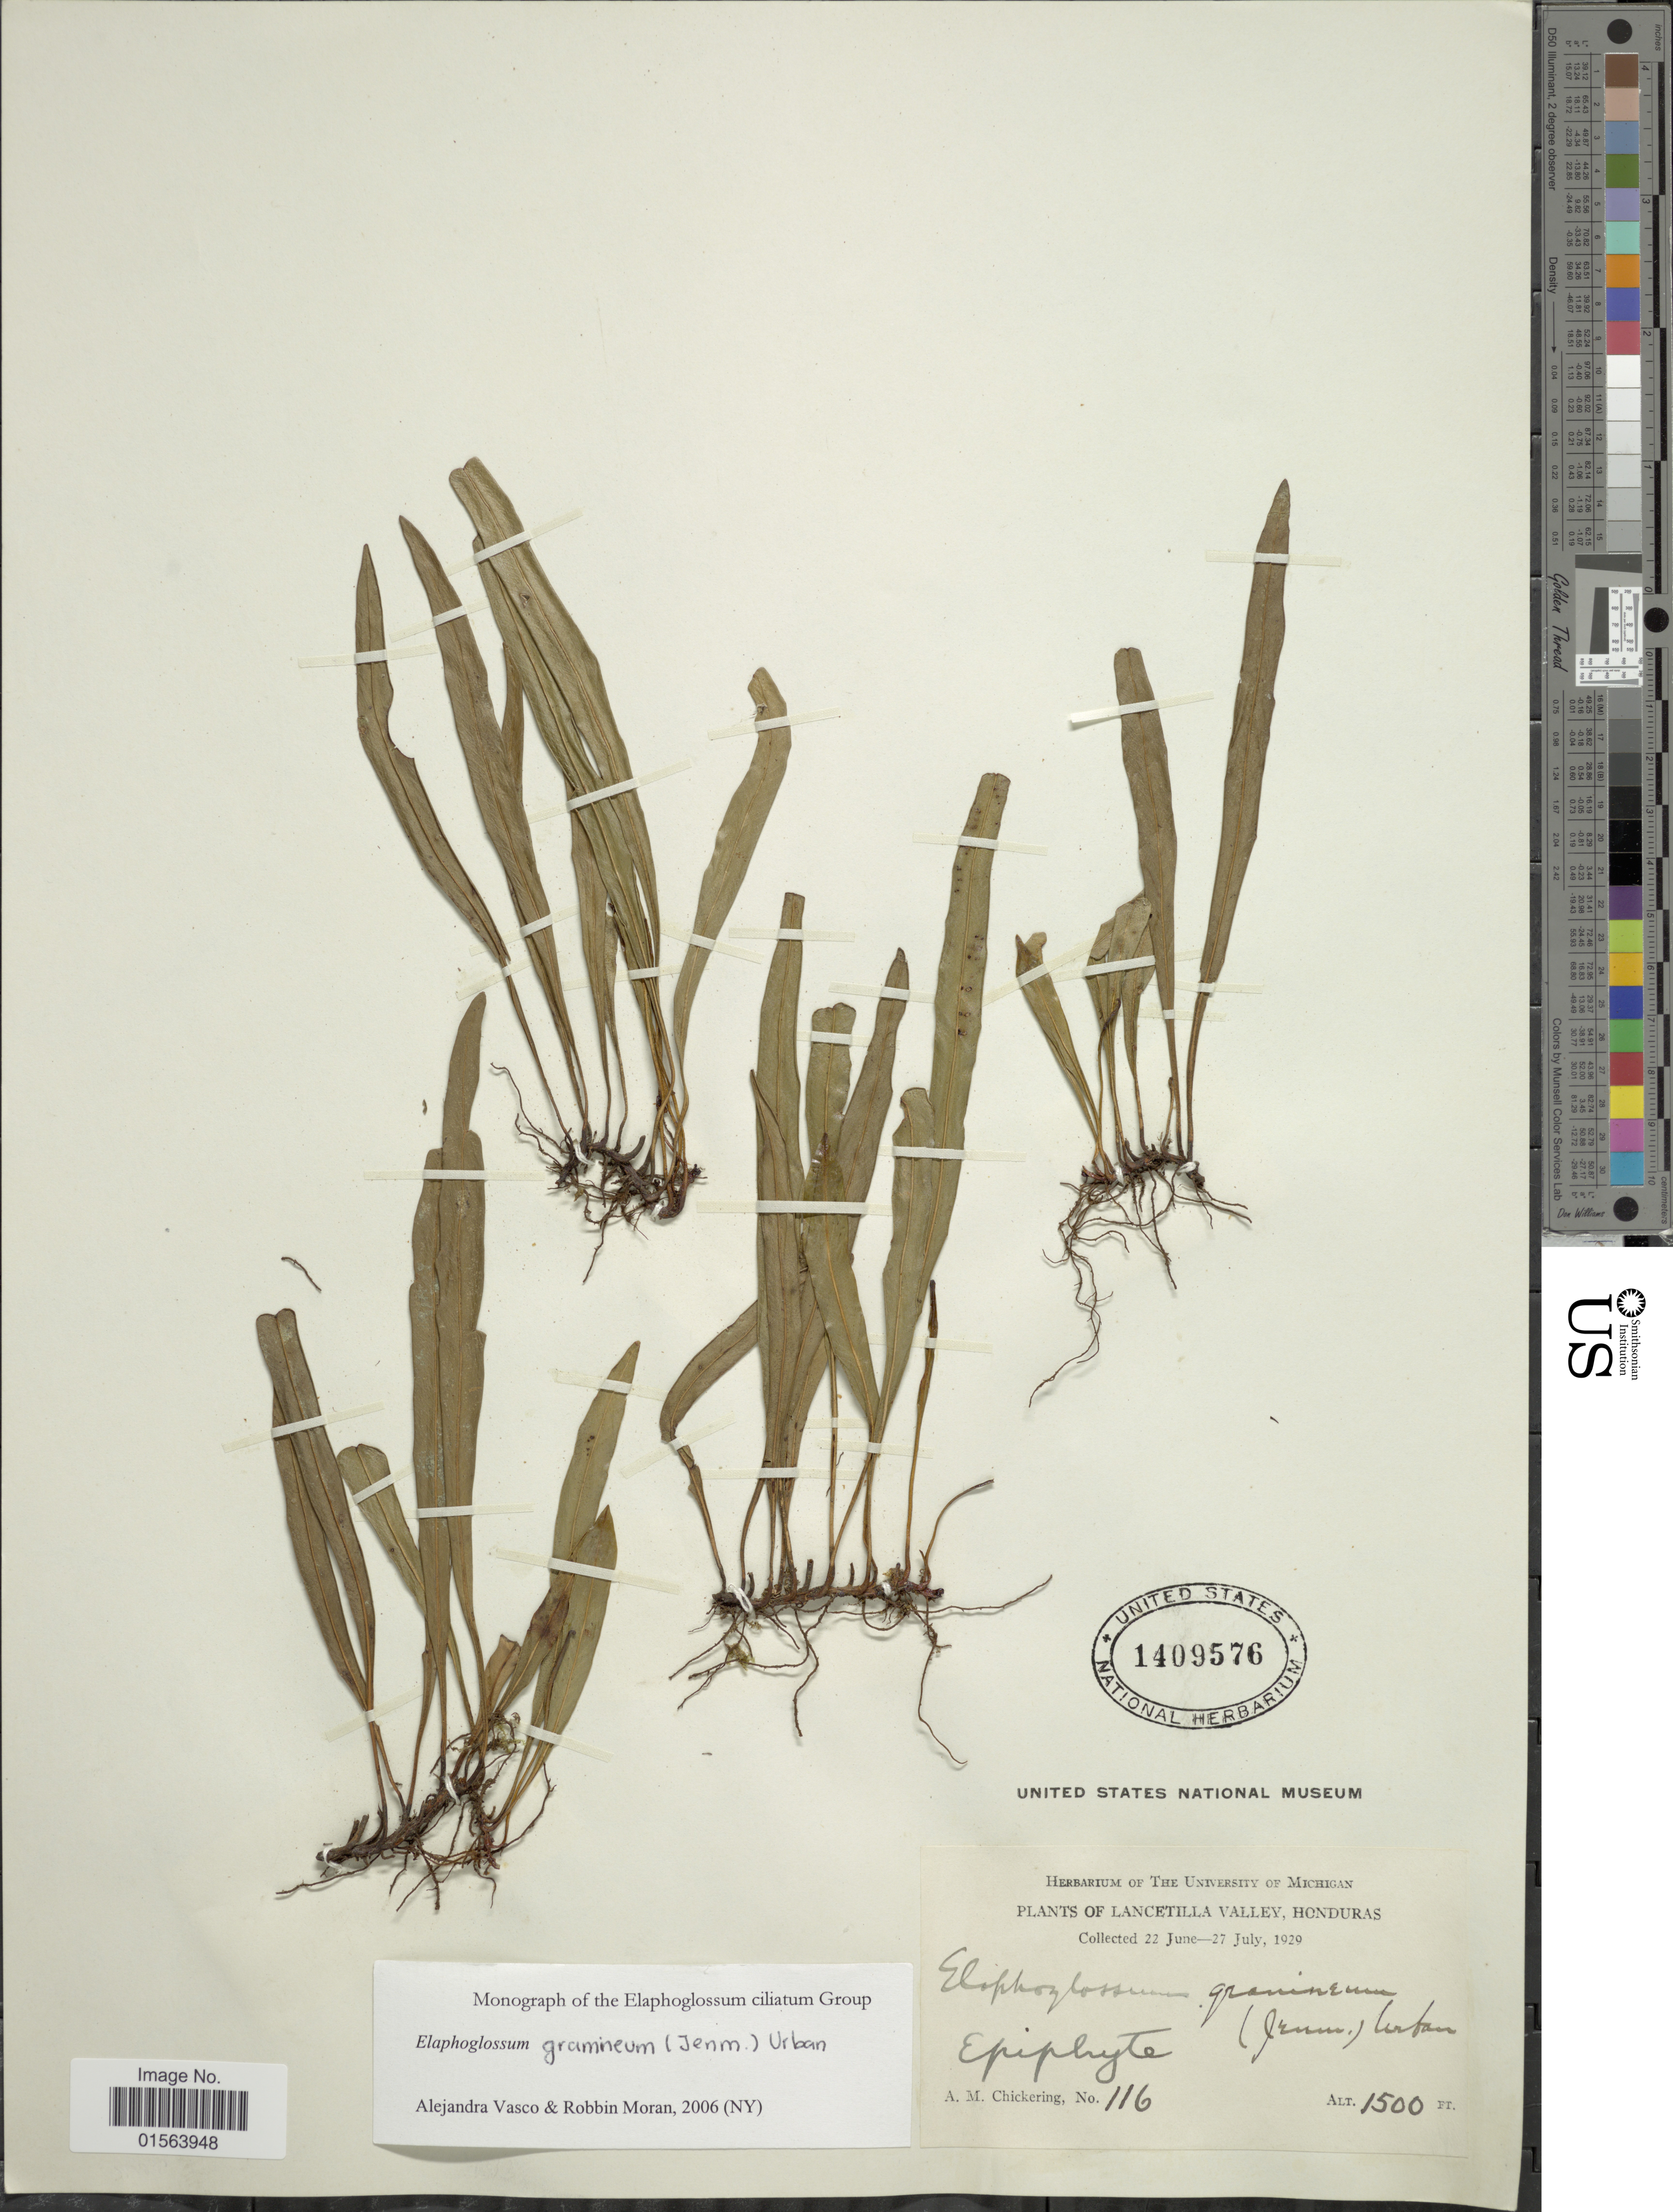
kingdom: Plantae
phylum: Tracheophyta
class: Polypodiopsida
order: Polypodiales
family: Dryopteridaceae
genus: Elaphoglossum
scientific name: Elaphoglossum gramineum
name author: (Jenman) Urb.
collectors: A. Chickering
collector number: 116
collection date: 1929-06-22/1929-07-27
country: Honduras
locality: Lancetilla Valley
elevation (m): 457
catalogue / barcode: US 1409576